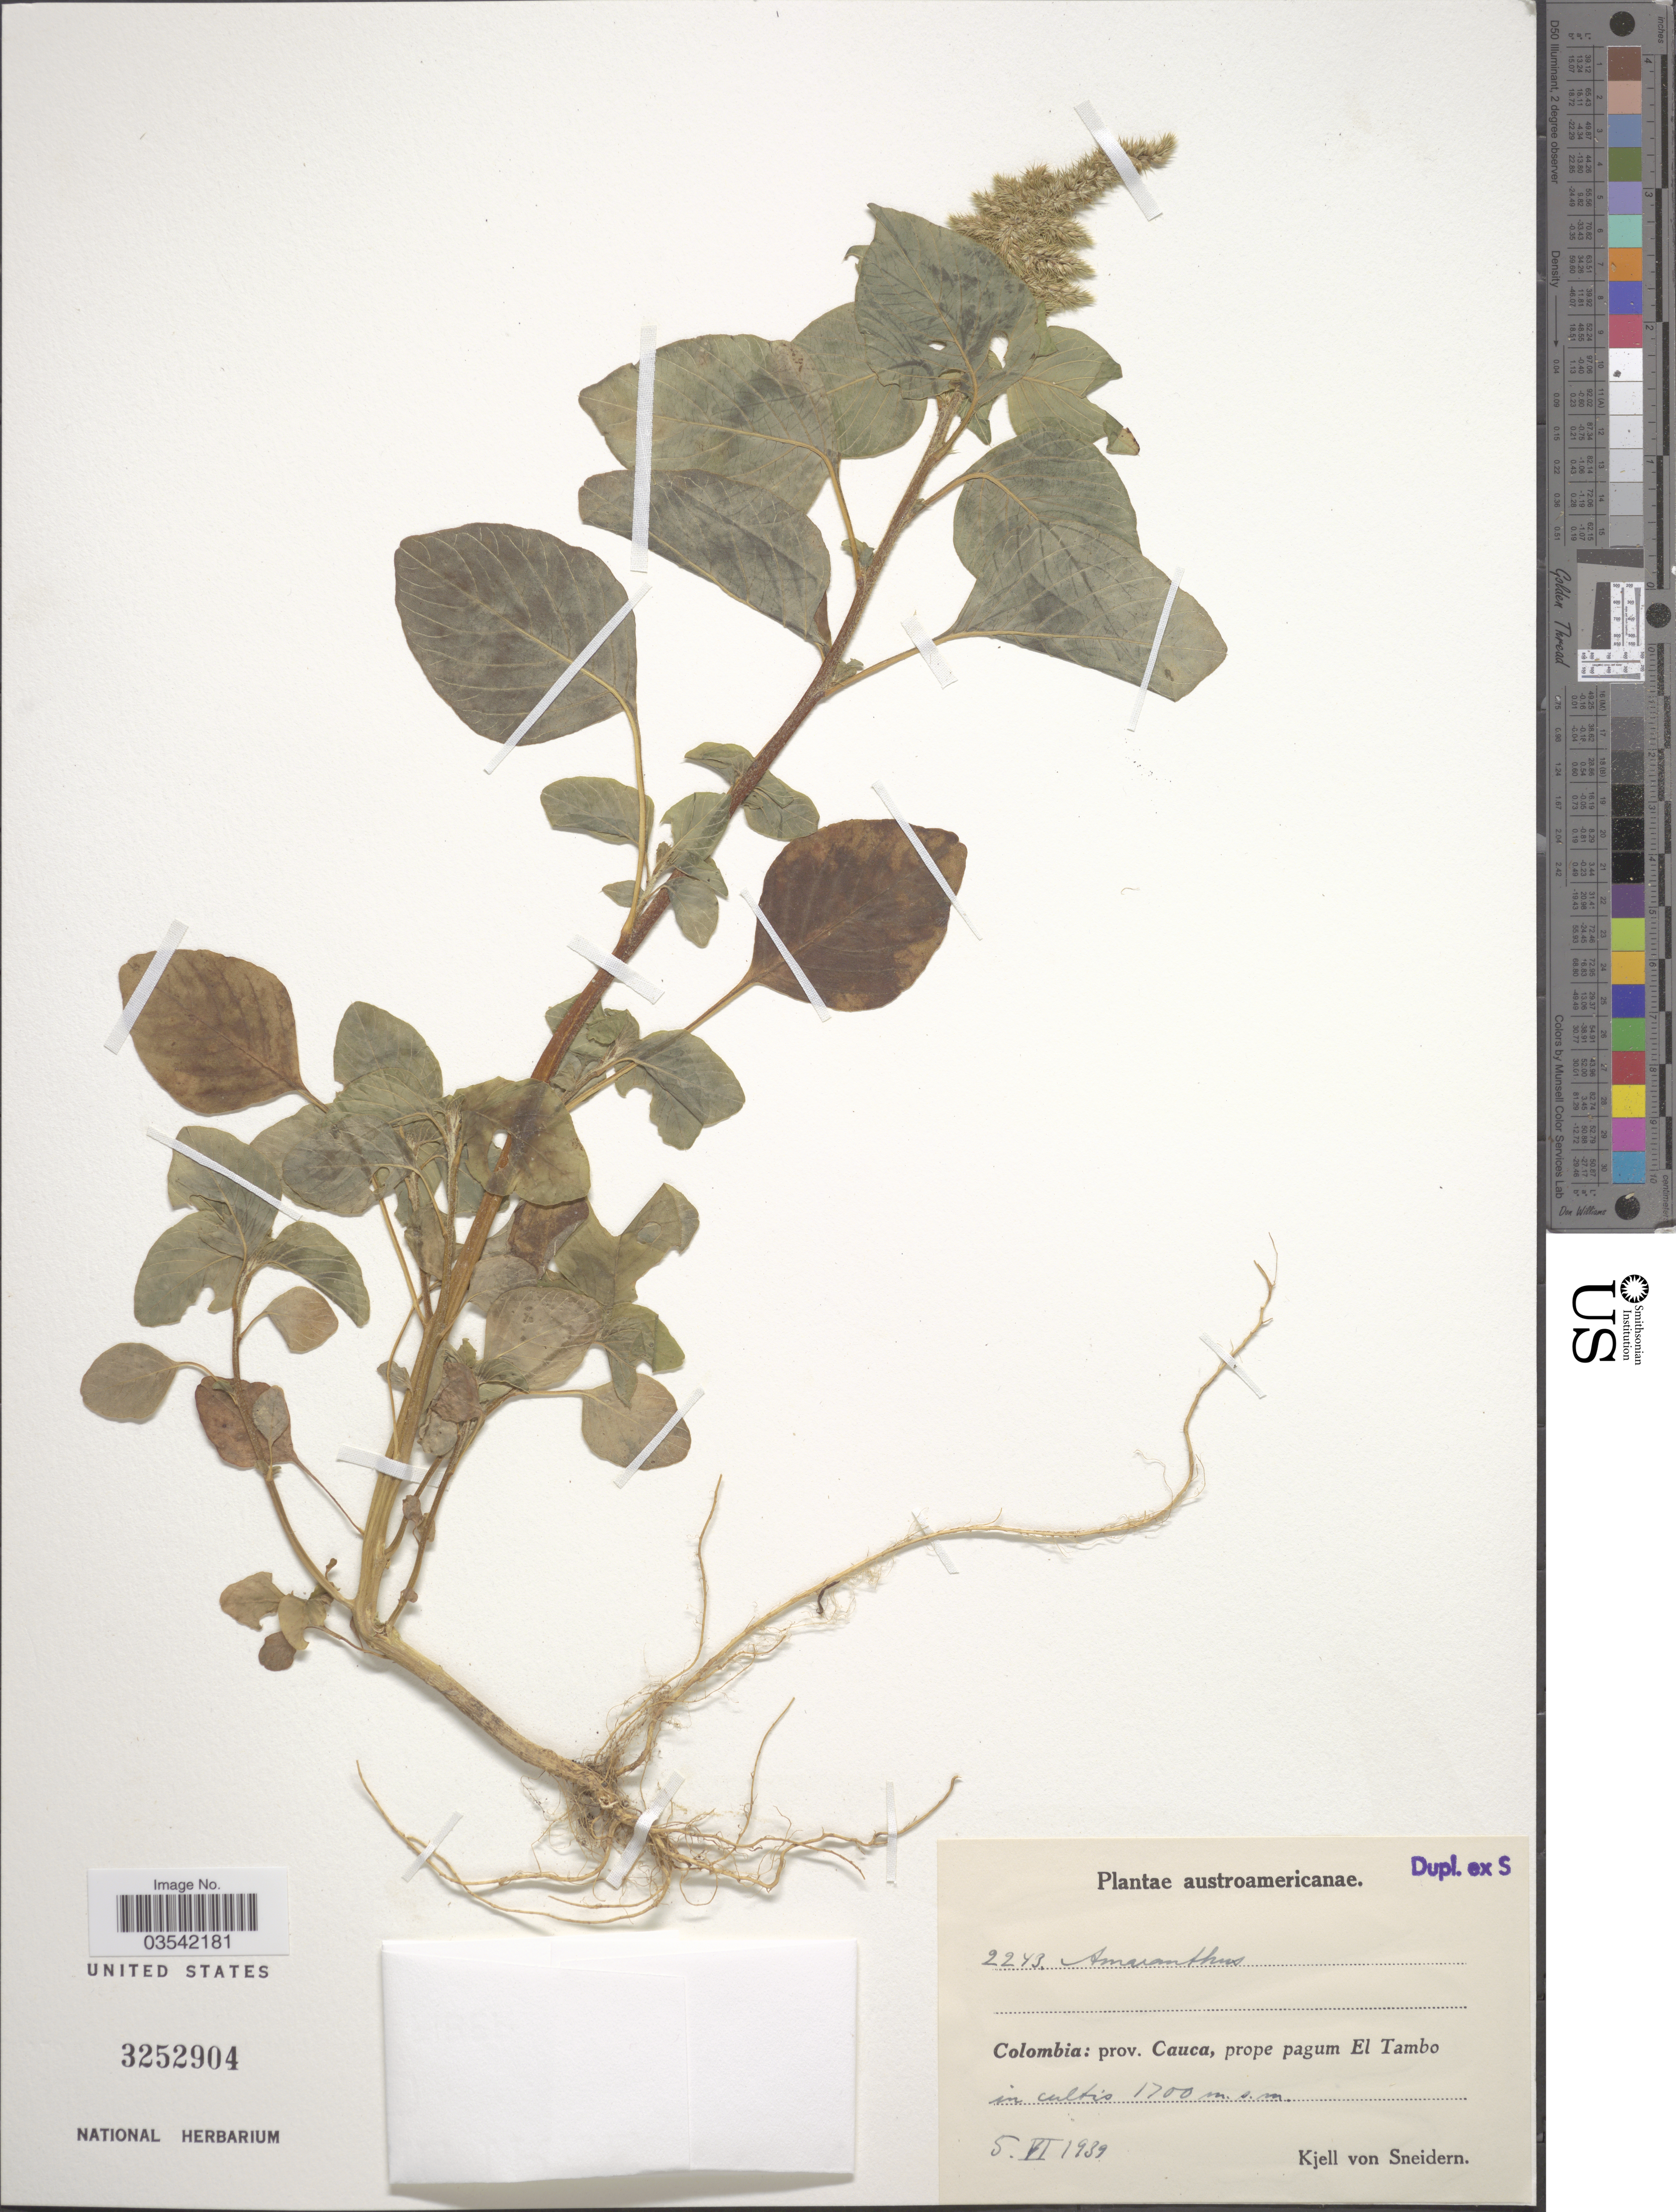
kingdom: Plantae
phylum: Tracheophyta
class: Magnoliopsida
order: Caryophyllales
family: Amaranthaceae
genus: Amaranthus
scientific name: Amaranthus sp.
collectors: K. von Sneidern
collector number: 2243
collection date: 1939-06-05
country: Colombia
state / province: Cauca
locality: Prope pagum El Tambo.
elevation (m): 1700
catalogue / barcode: US 3252904